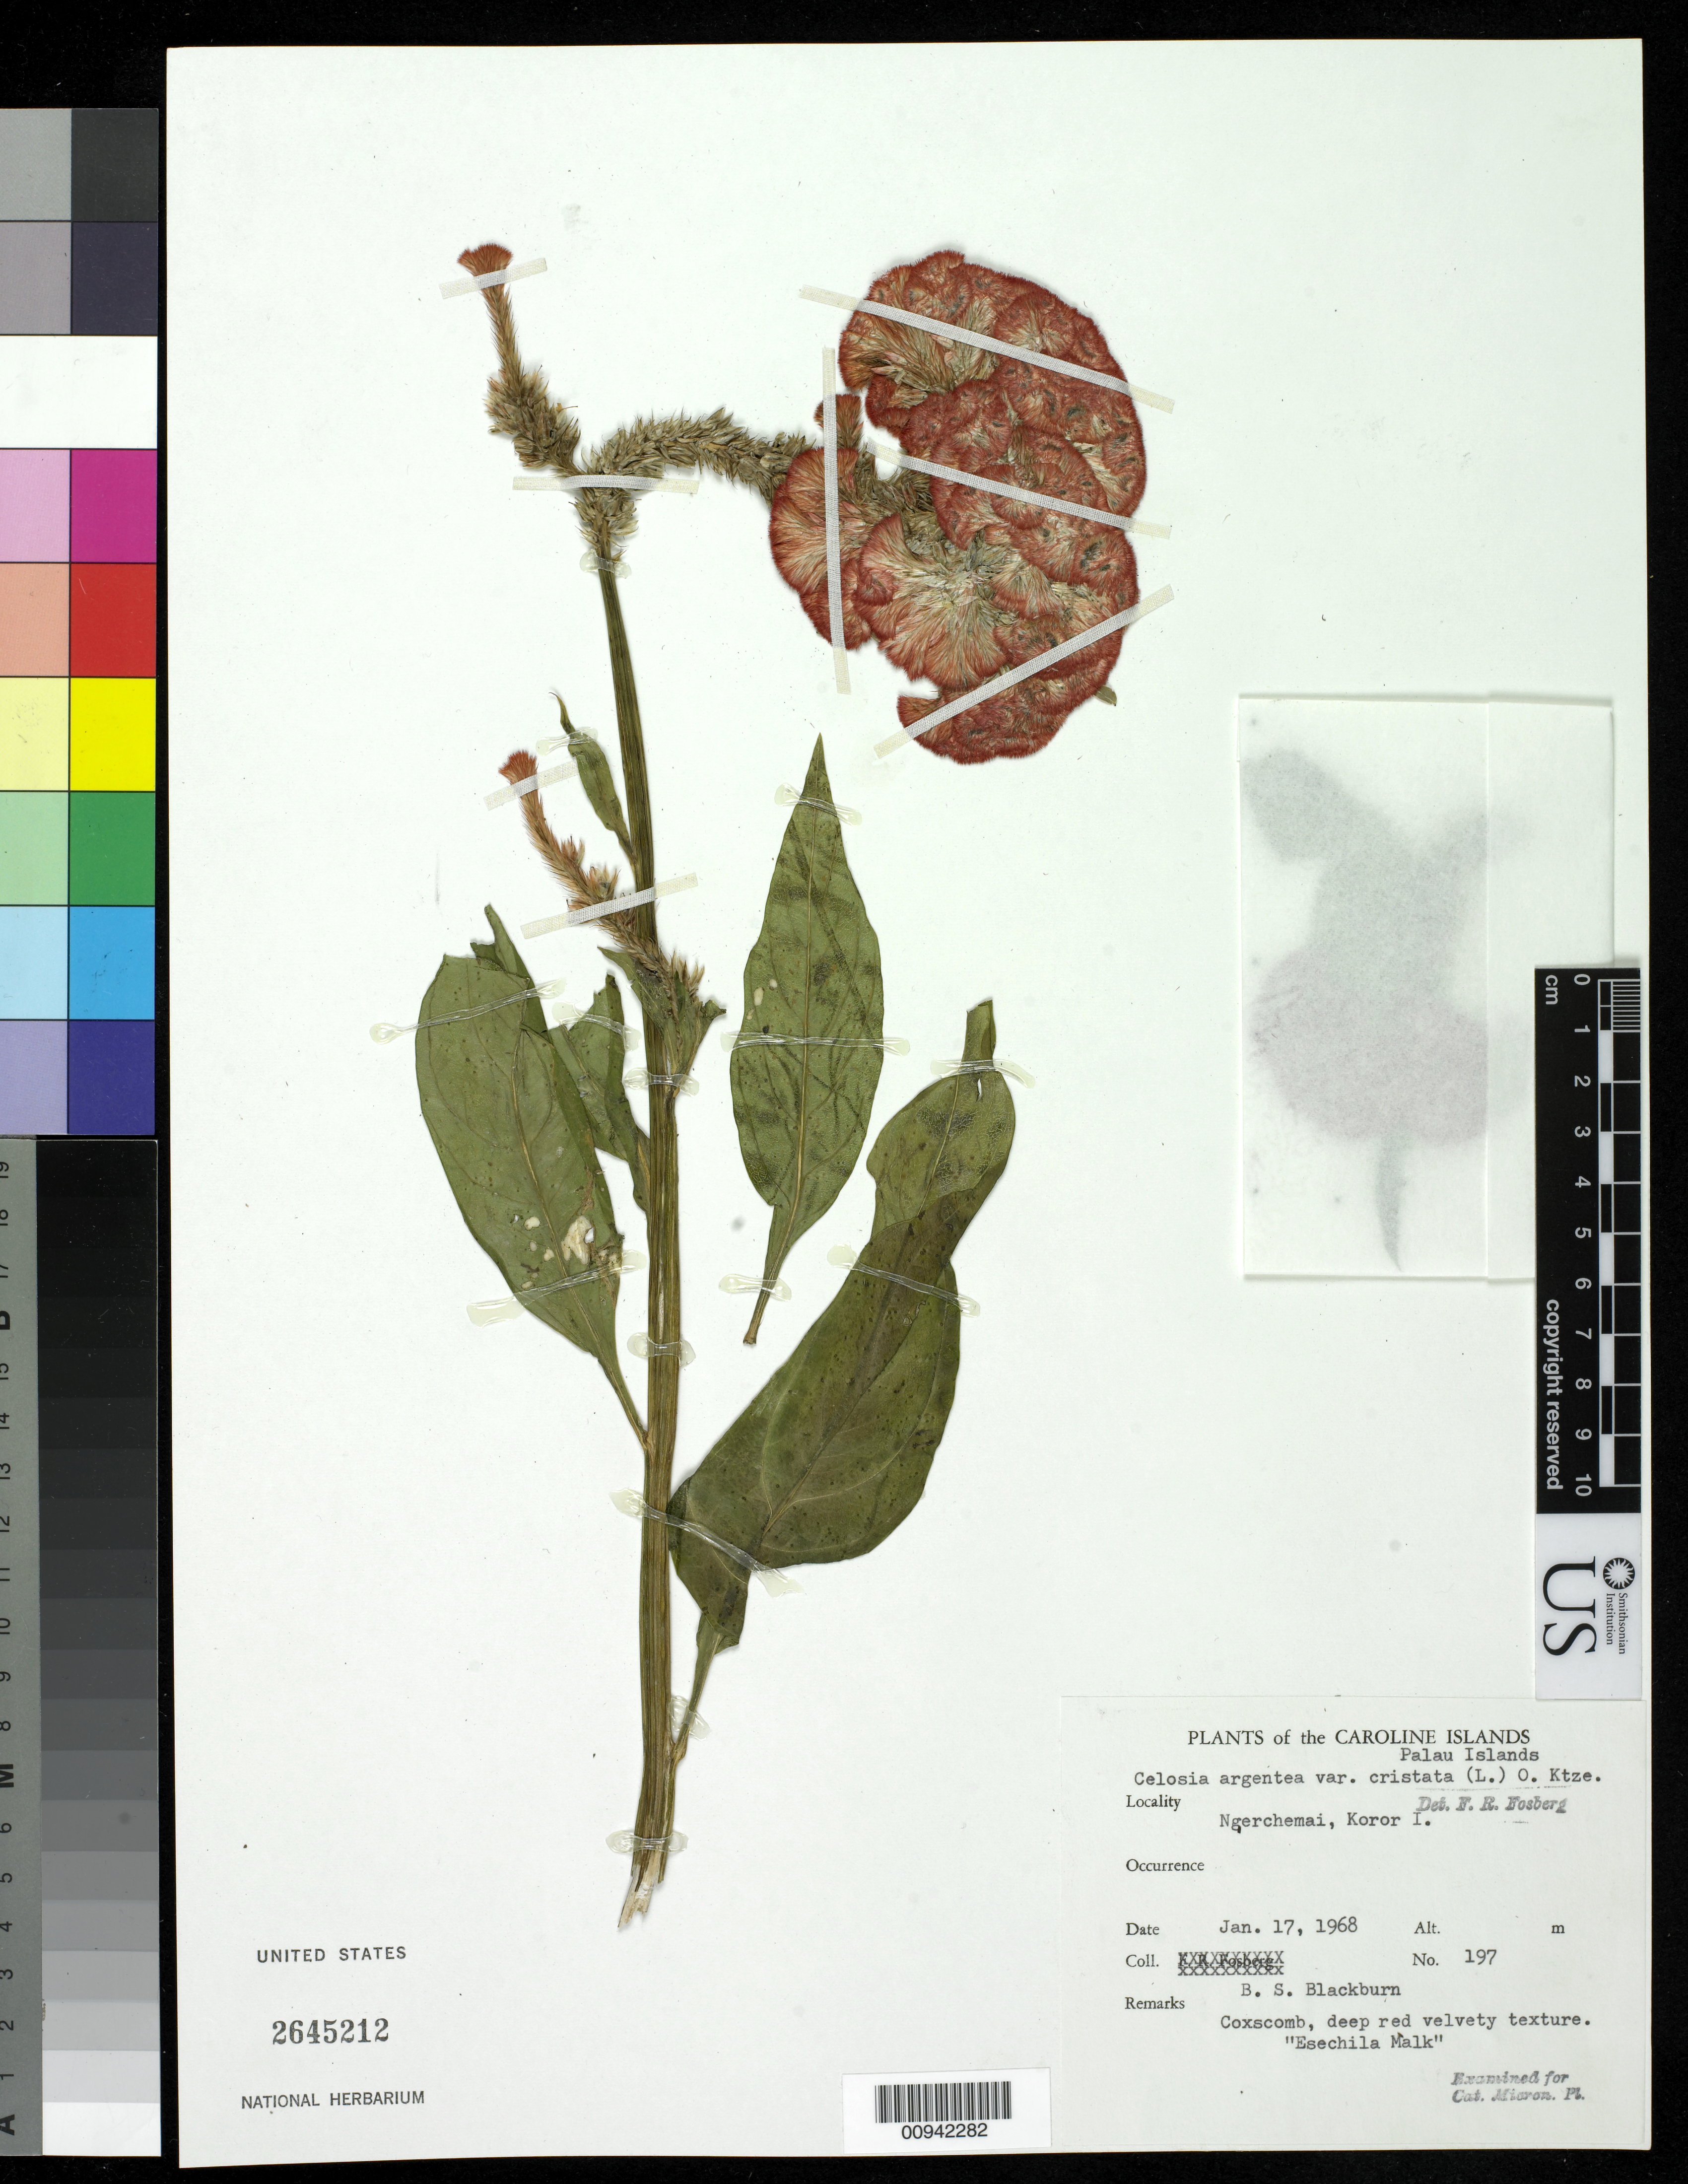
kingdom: Plantae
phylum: Tracheophyta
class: Magnoliopsida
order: Caryophyllales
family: Amaranthaceae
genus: Celosia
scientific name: Celosia argentea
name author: L.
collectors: B. S. Blackburn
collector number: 197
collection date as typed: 17 Jan 1968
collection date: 1968-01-17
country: Palau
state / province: Koror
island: Oreor (Koror)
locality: Ngerchemai, Koror I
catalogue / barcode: US 2645212